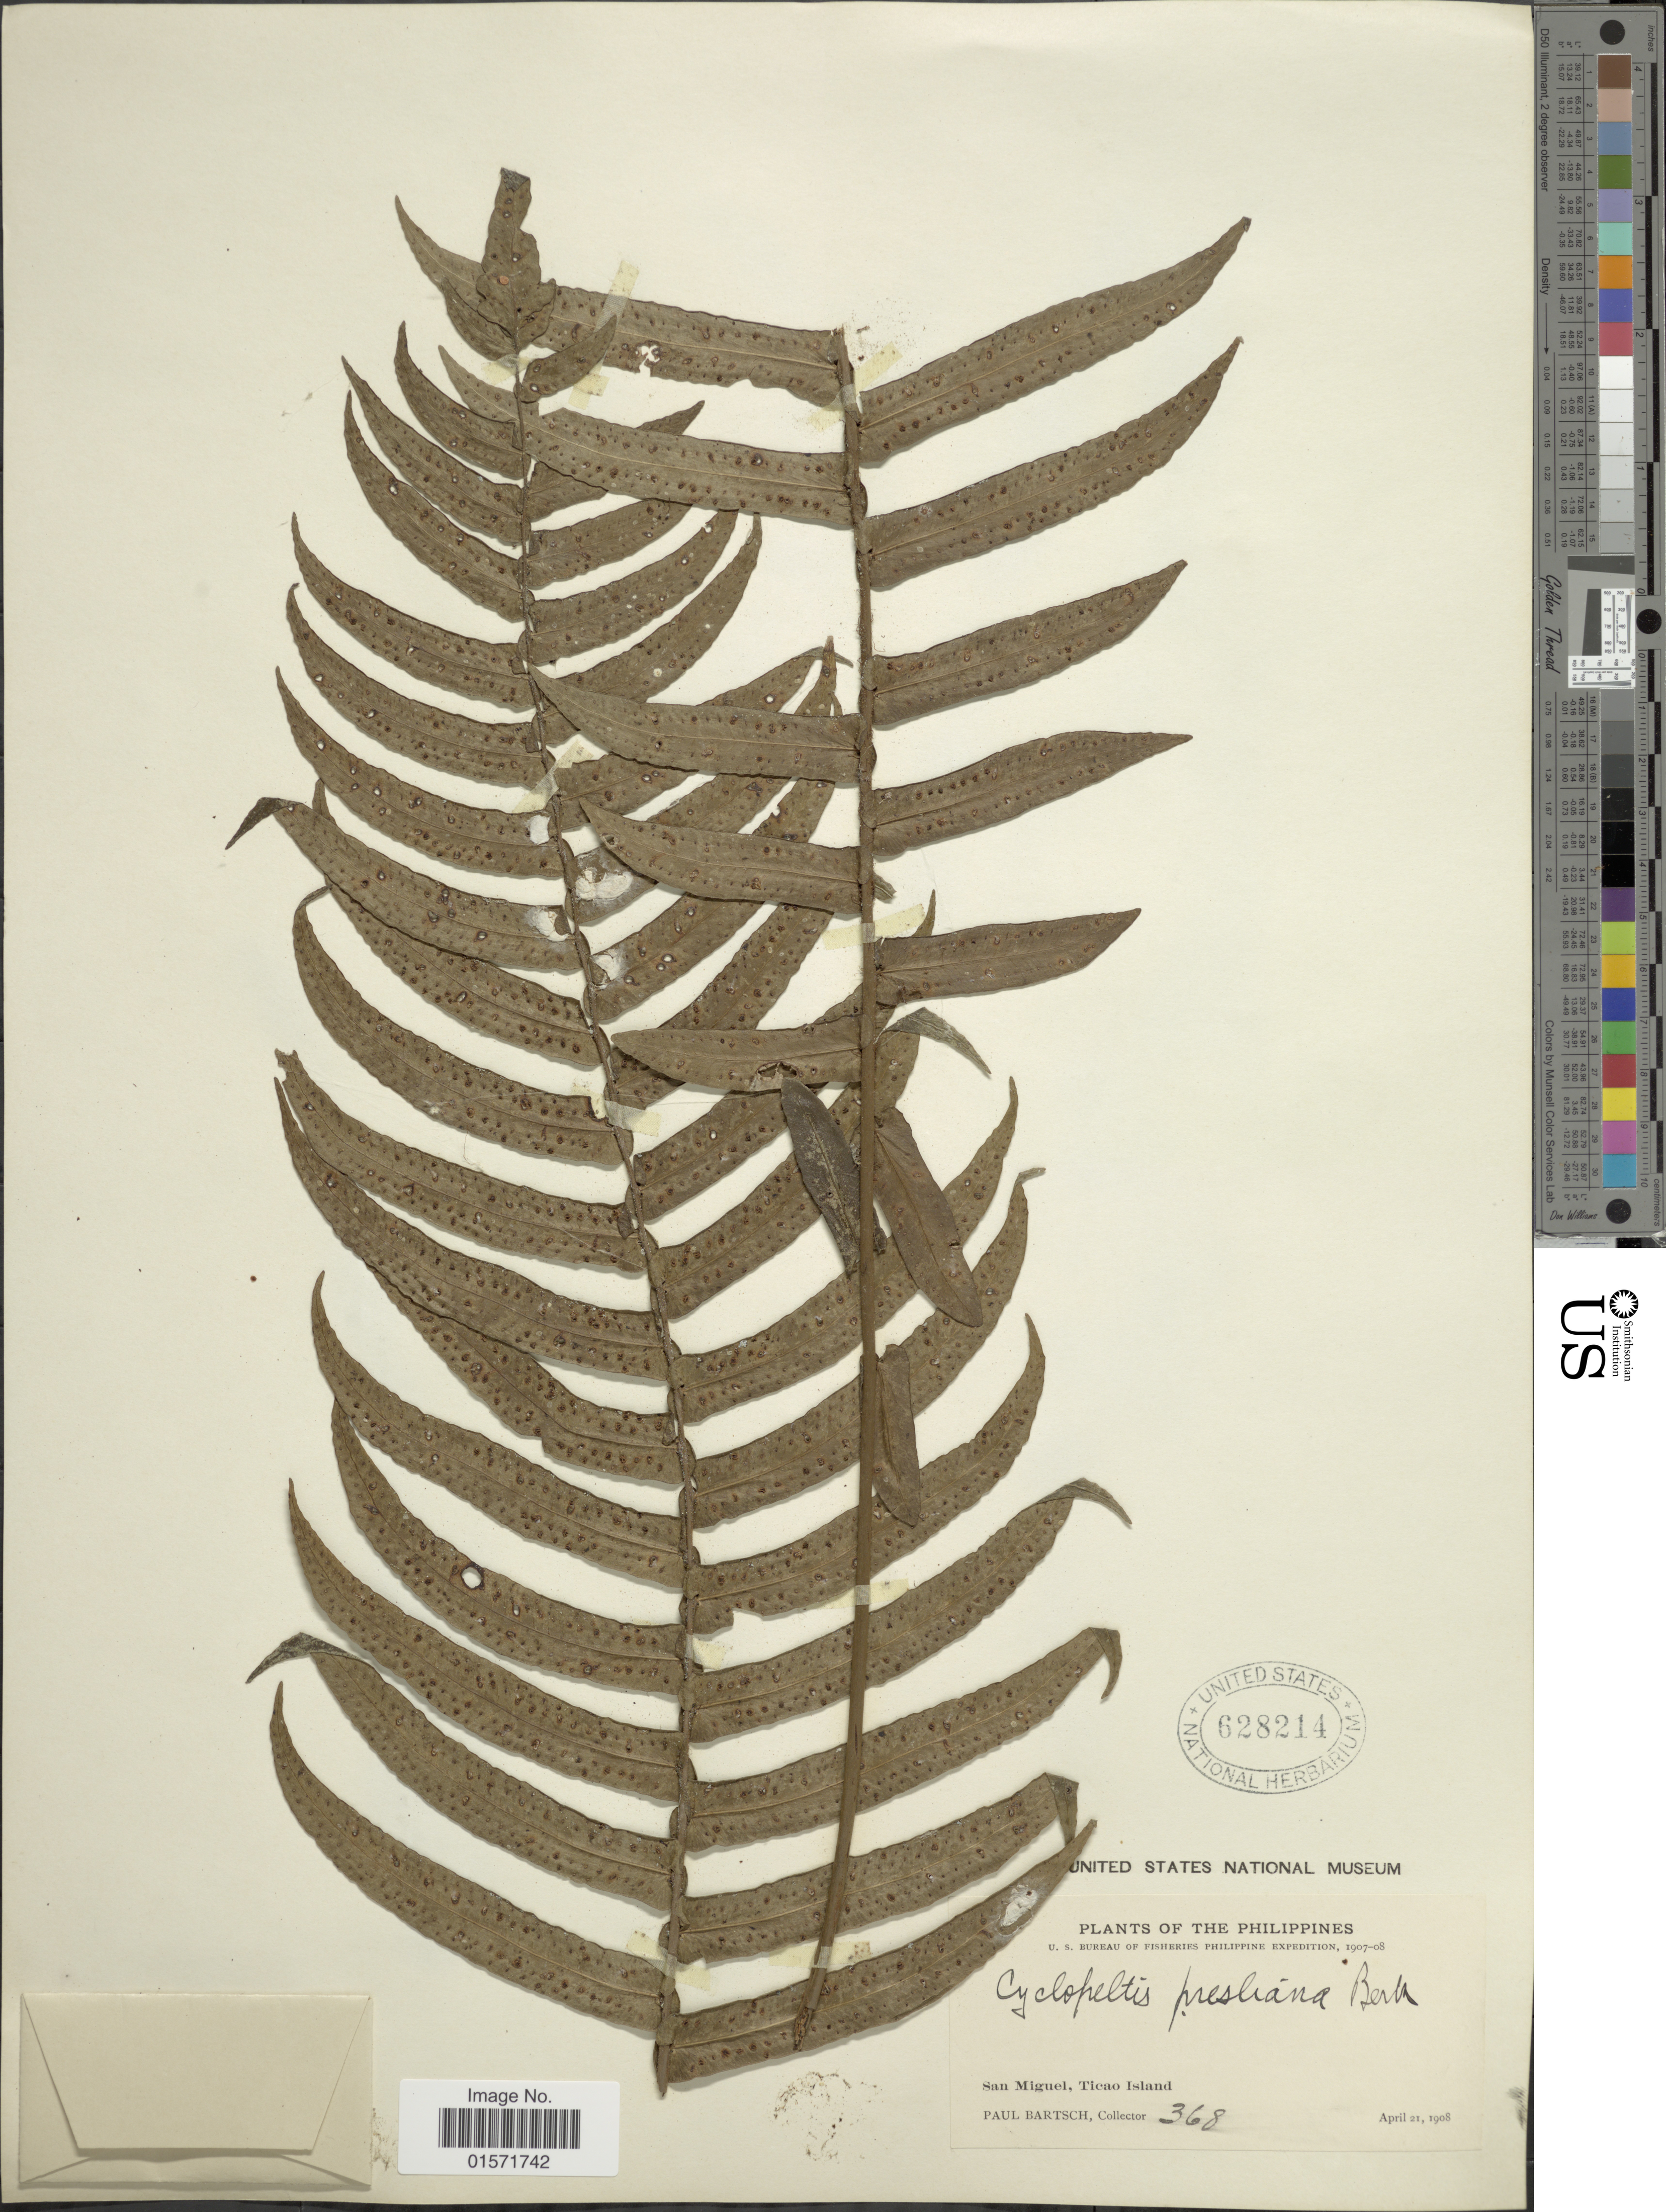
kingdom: Plantae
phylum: Tracheophyta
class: Polypodiopsida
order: Polypodiales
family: Lomariopsidaceae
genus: Cyclopeltis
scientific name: Cyclopeltis presliana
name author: (Mett.) Berkeley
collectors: P. Bartsch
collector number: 368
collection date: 1908-04-21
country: Philippines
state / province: Bicol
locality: San Miguel, Ticao Island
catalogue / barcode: US 628214